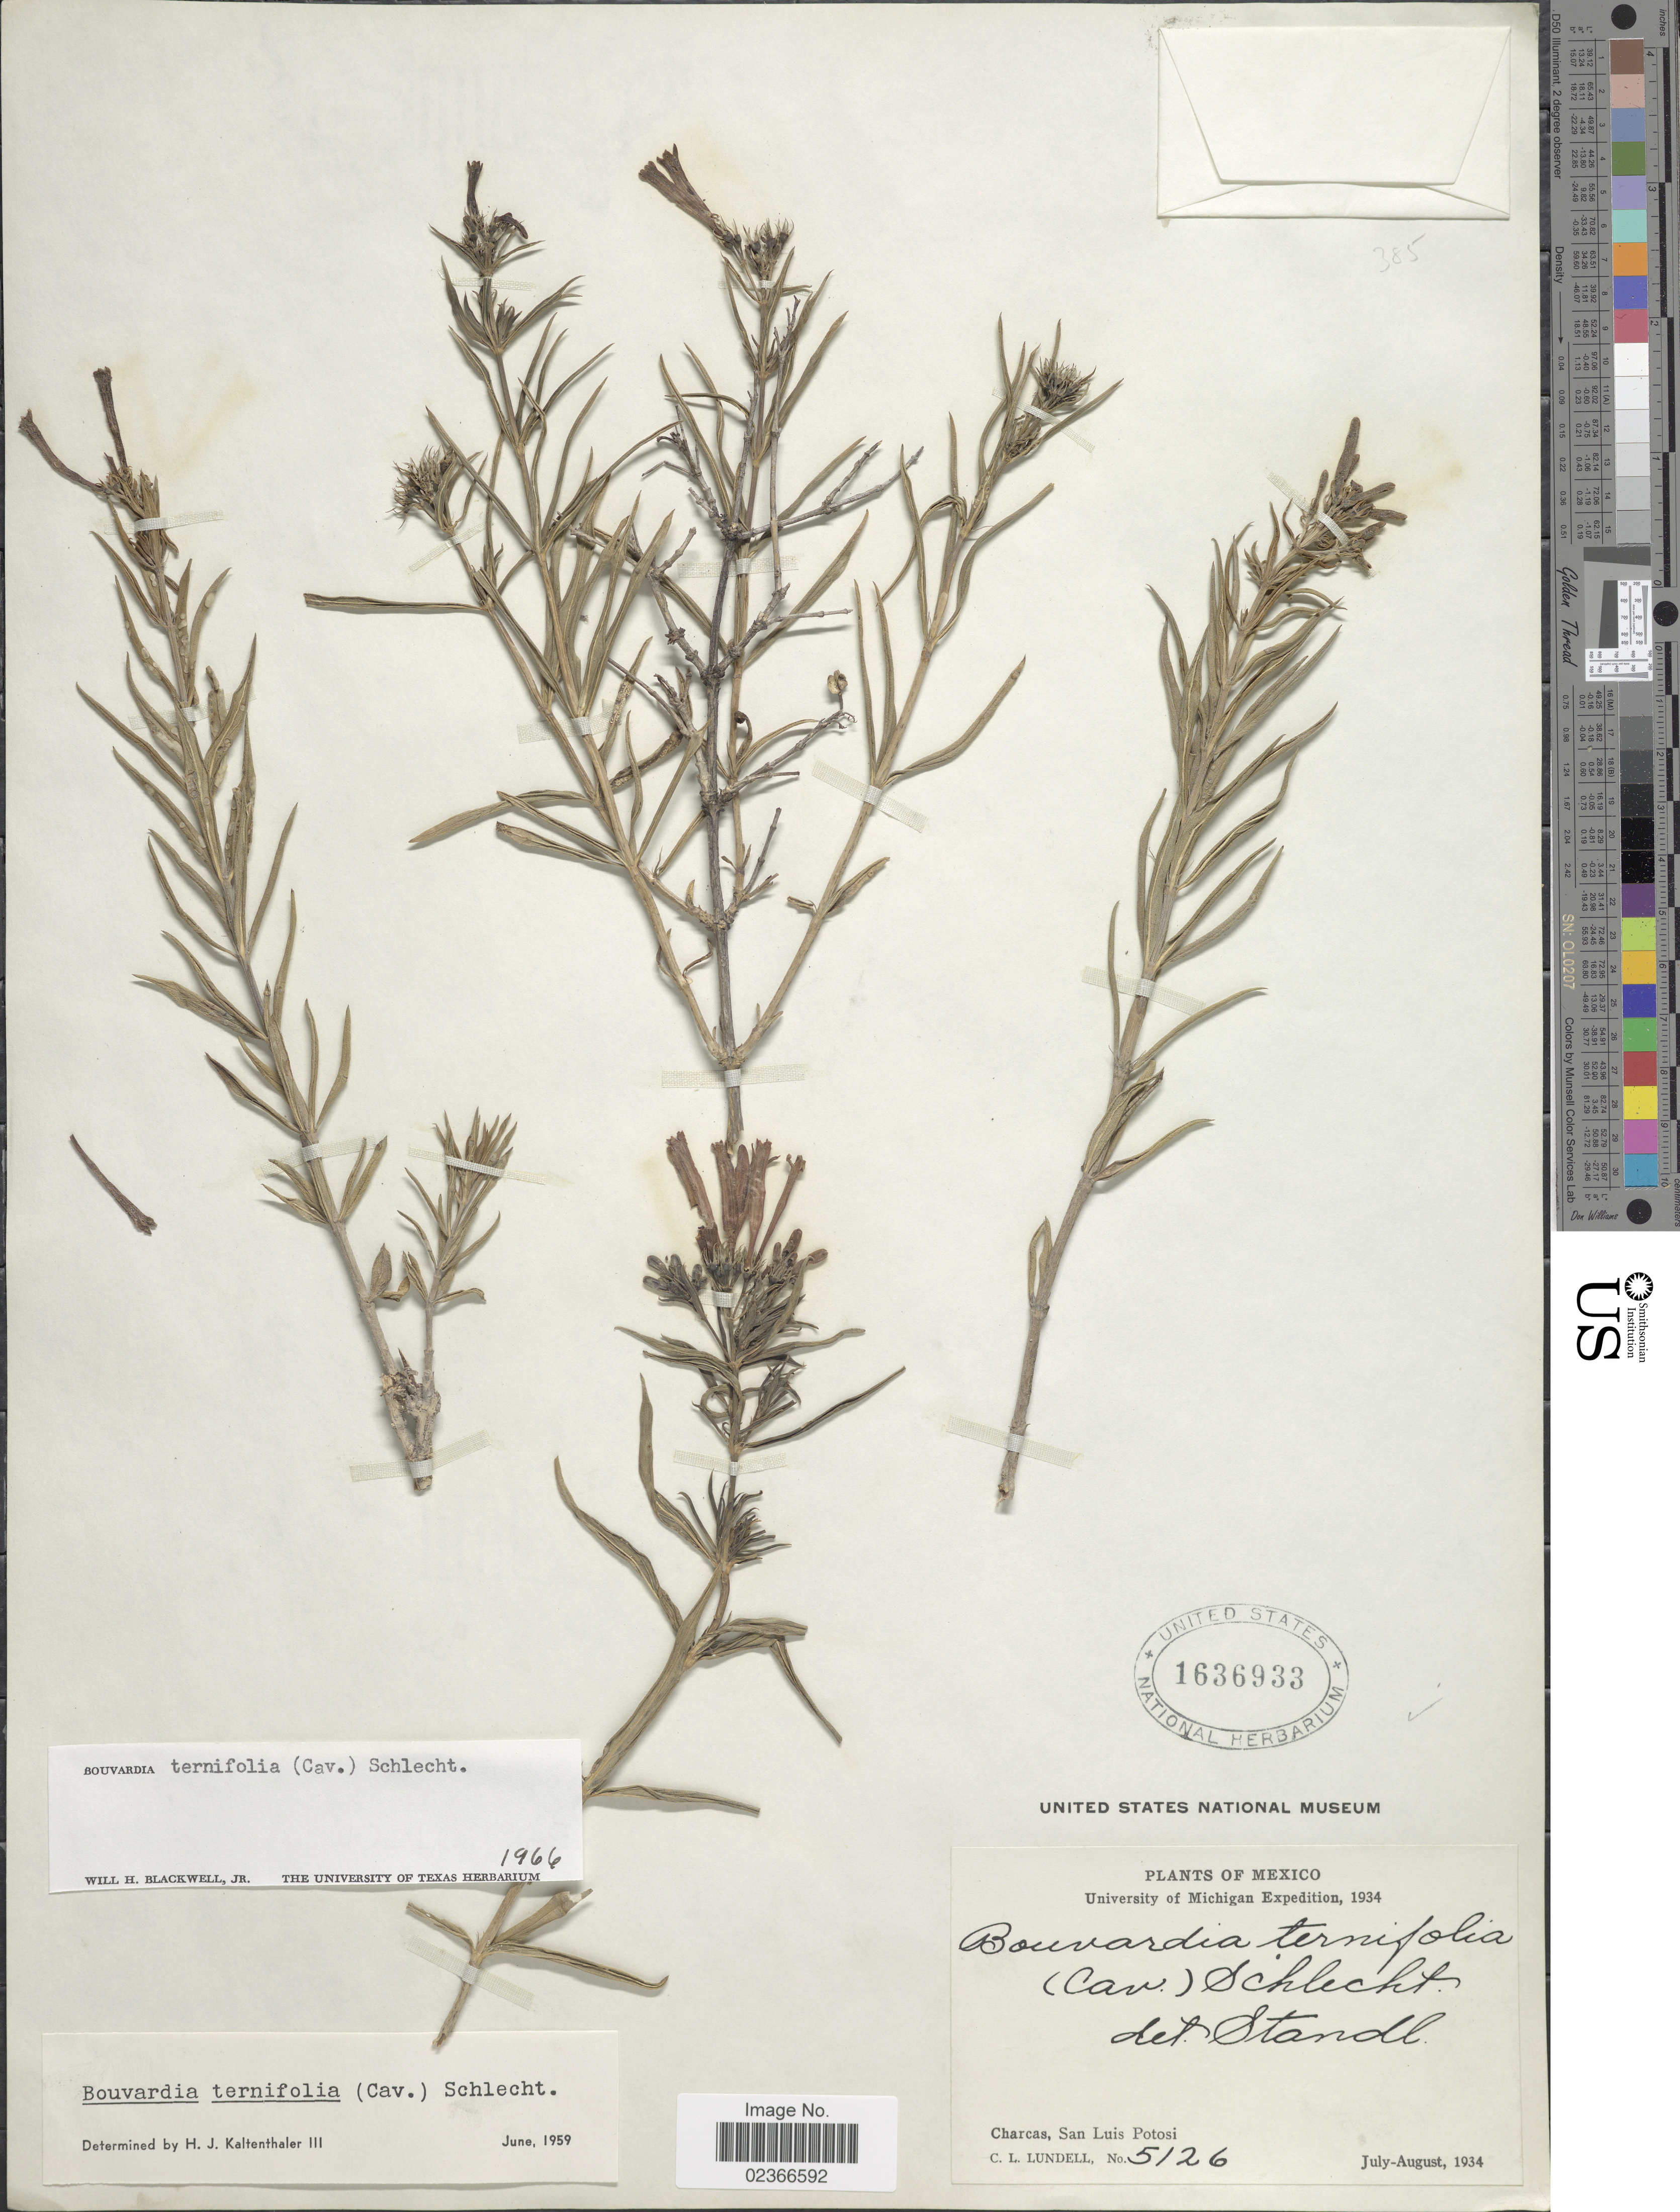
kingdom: Plantae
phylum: Tracheophyta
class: Magnoliopsida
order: Gentianales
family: Rubiaceae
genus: Bouvardia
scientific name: Bouvardia ternifolia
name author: (Cav.) Schltdl.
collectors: C. L. Lundell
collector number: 5126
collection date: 1934-07/1934-08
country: Mexico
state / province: San Luis Potosí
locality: Charcas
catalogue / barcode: US 1636933